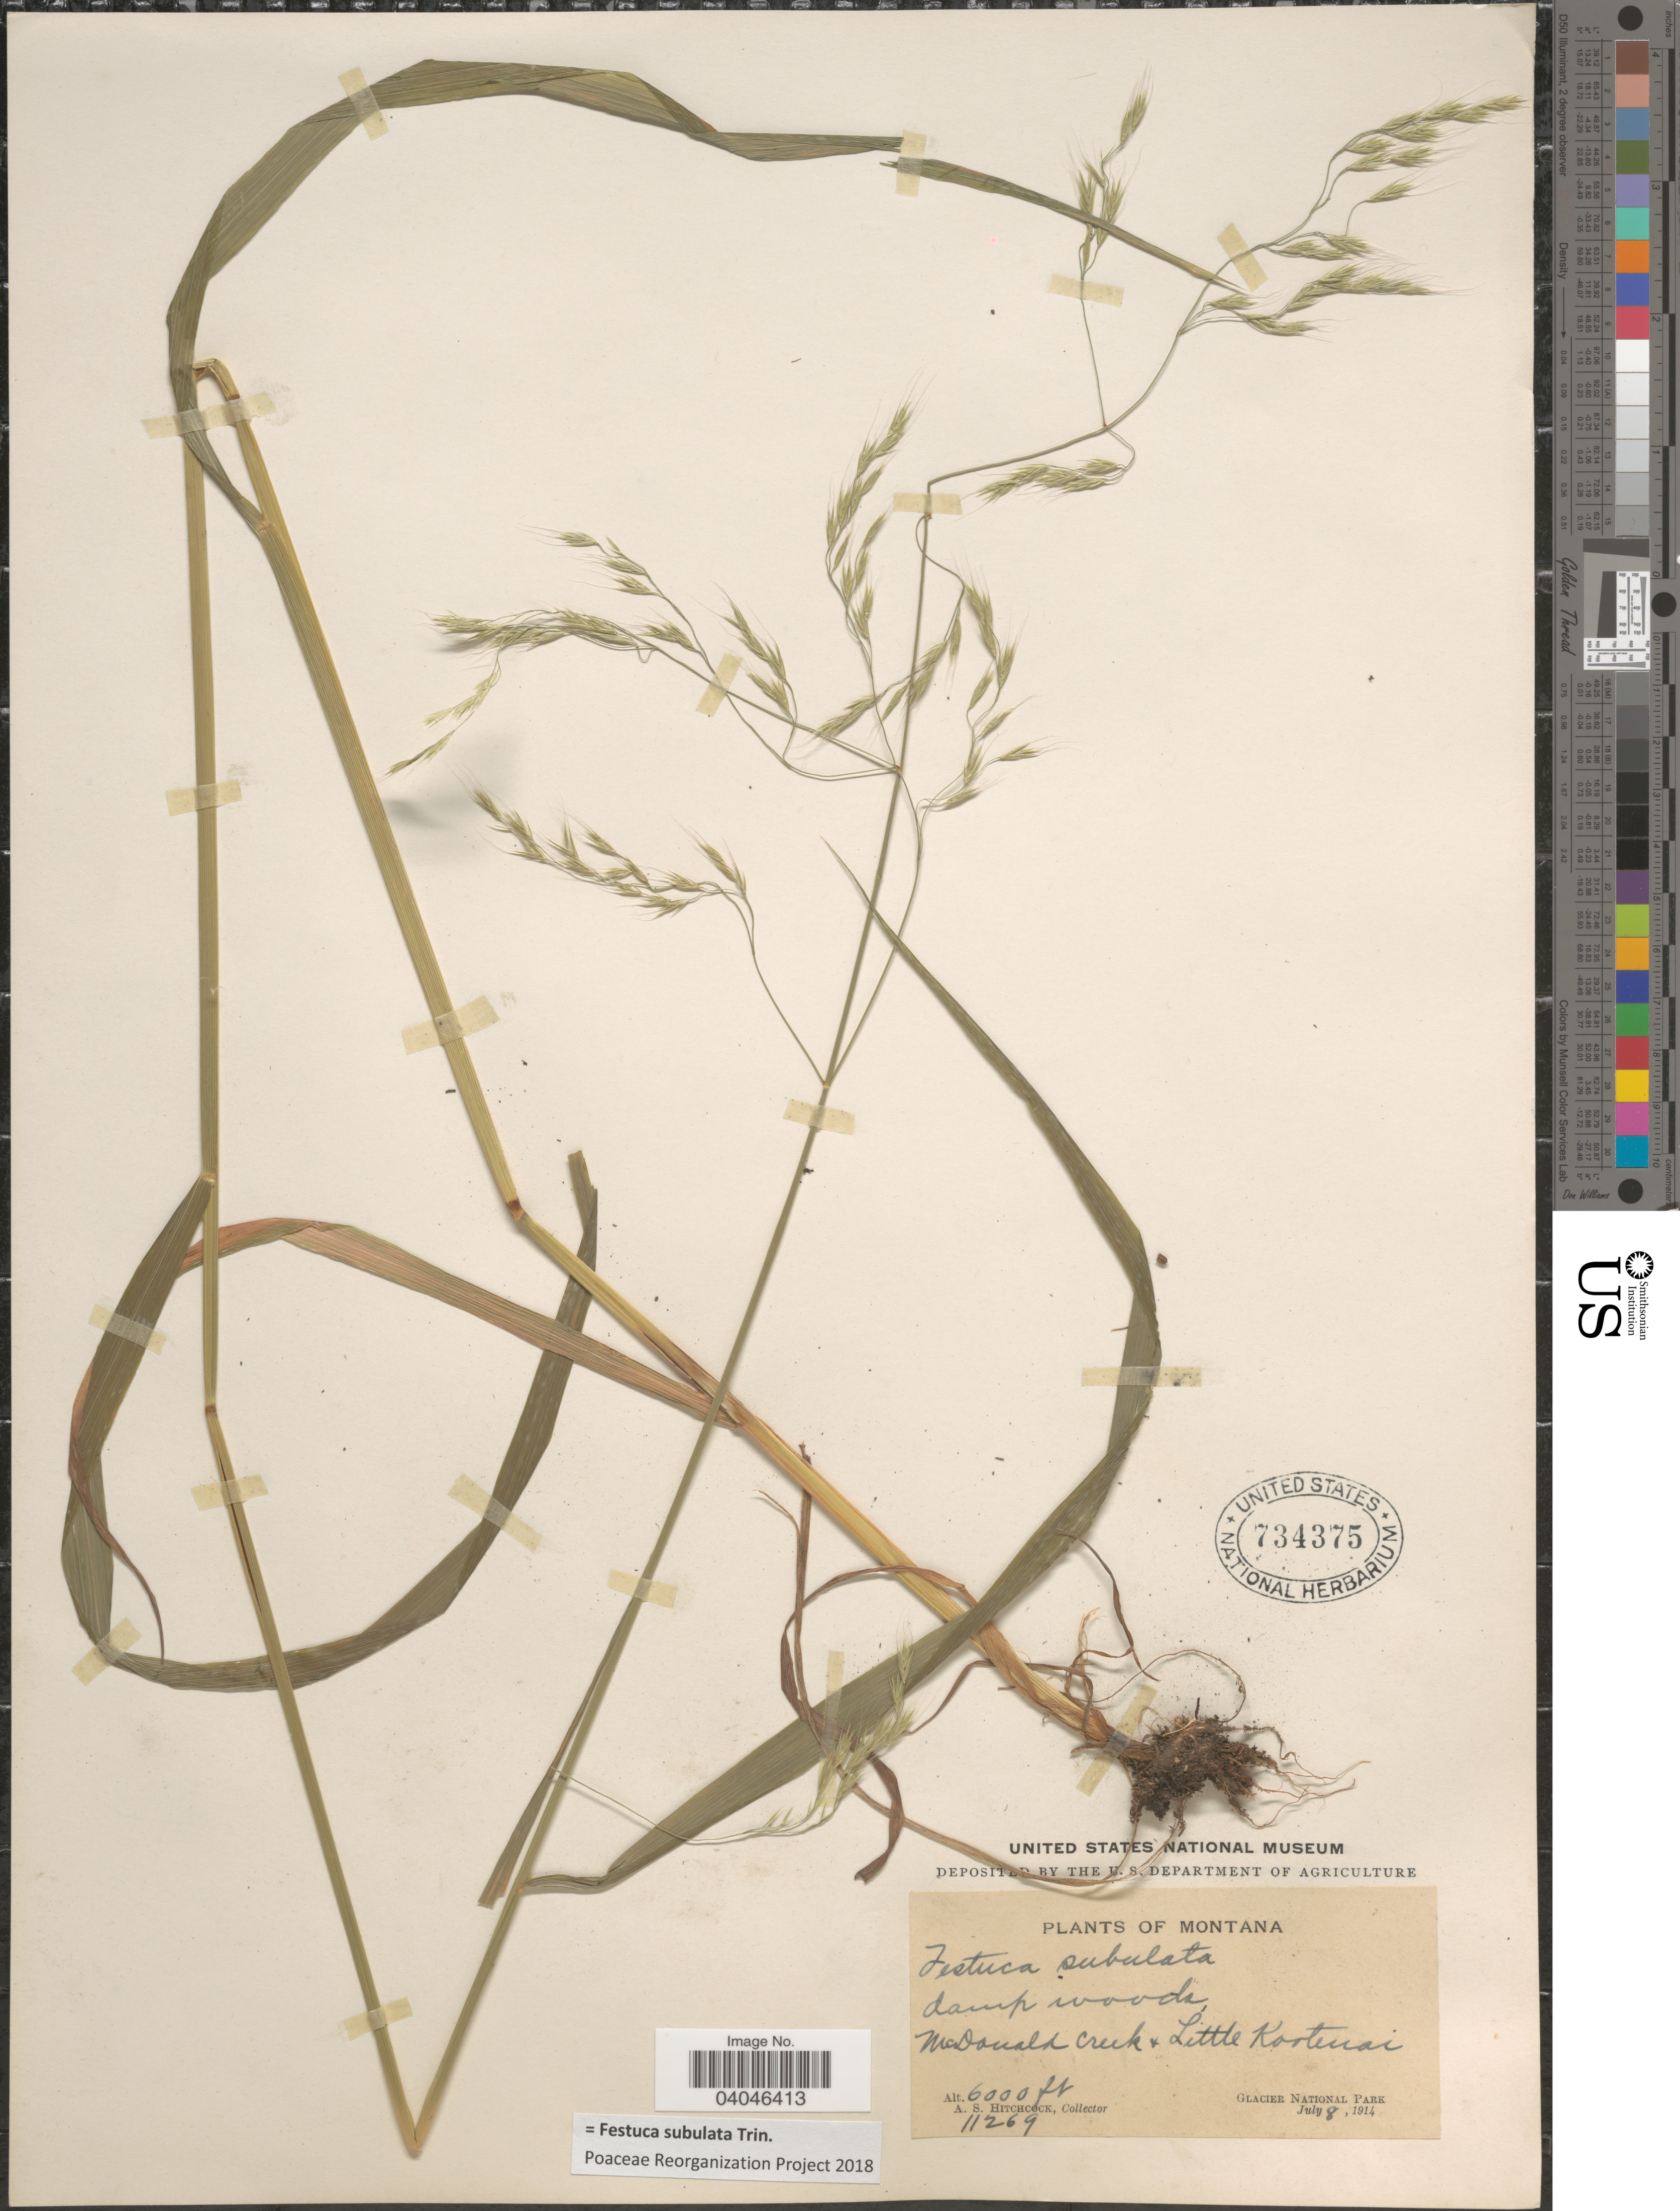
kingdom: Plantae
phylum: Tracheophyta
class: Liliopsida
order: Poales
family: Poaceae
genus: Festuca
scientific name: Festuca subulata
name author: Trin.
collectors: A. S. Hitchcock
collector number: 11269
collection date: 1914-07-08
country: United States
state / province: Montana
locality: McDonald Creek + Little Kootenai. Glacier National Park.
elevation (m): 1829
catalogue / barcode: US 734375